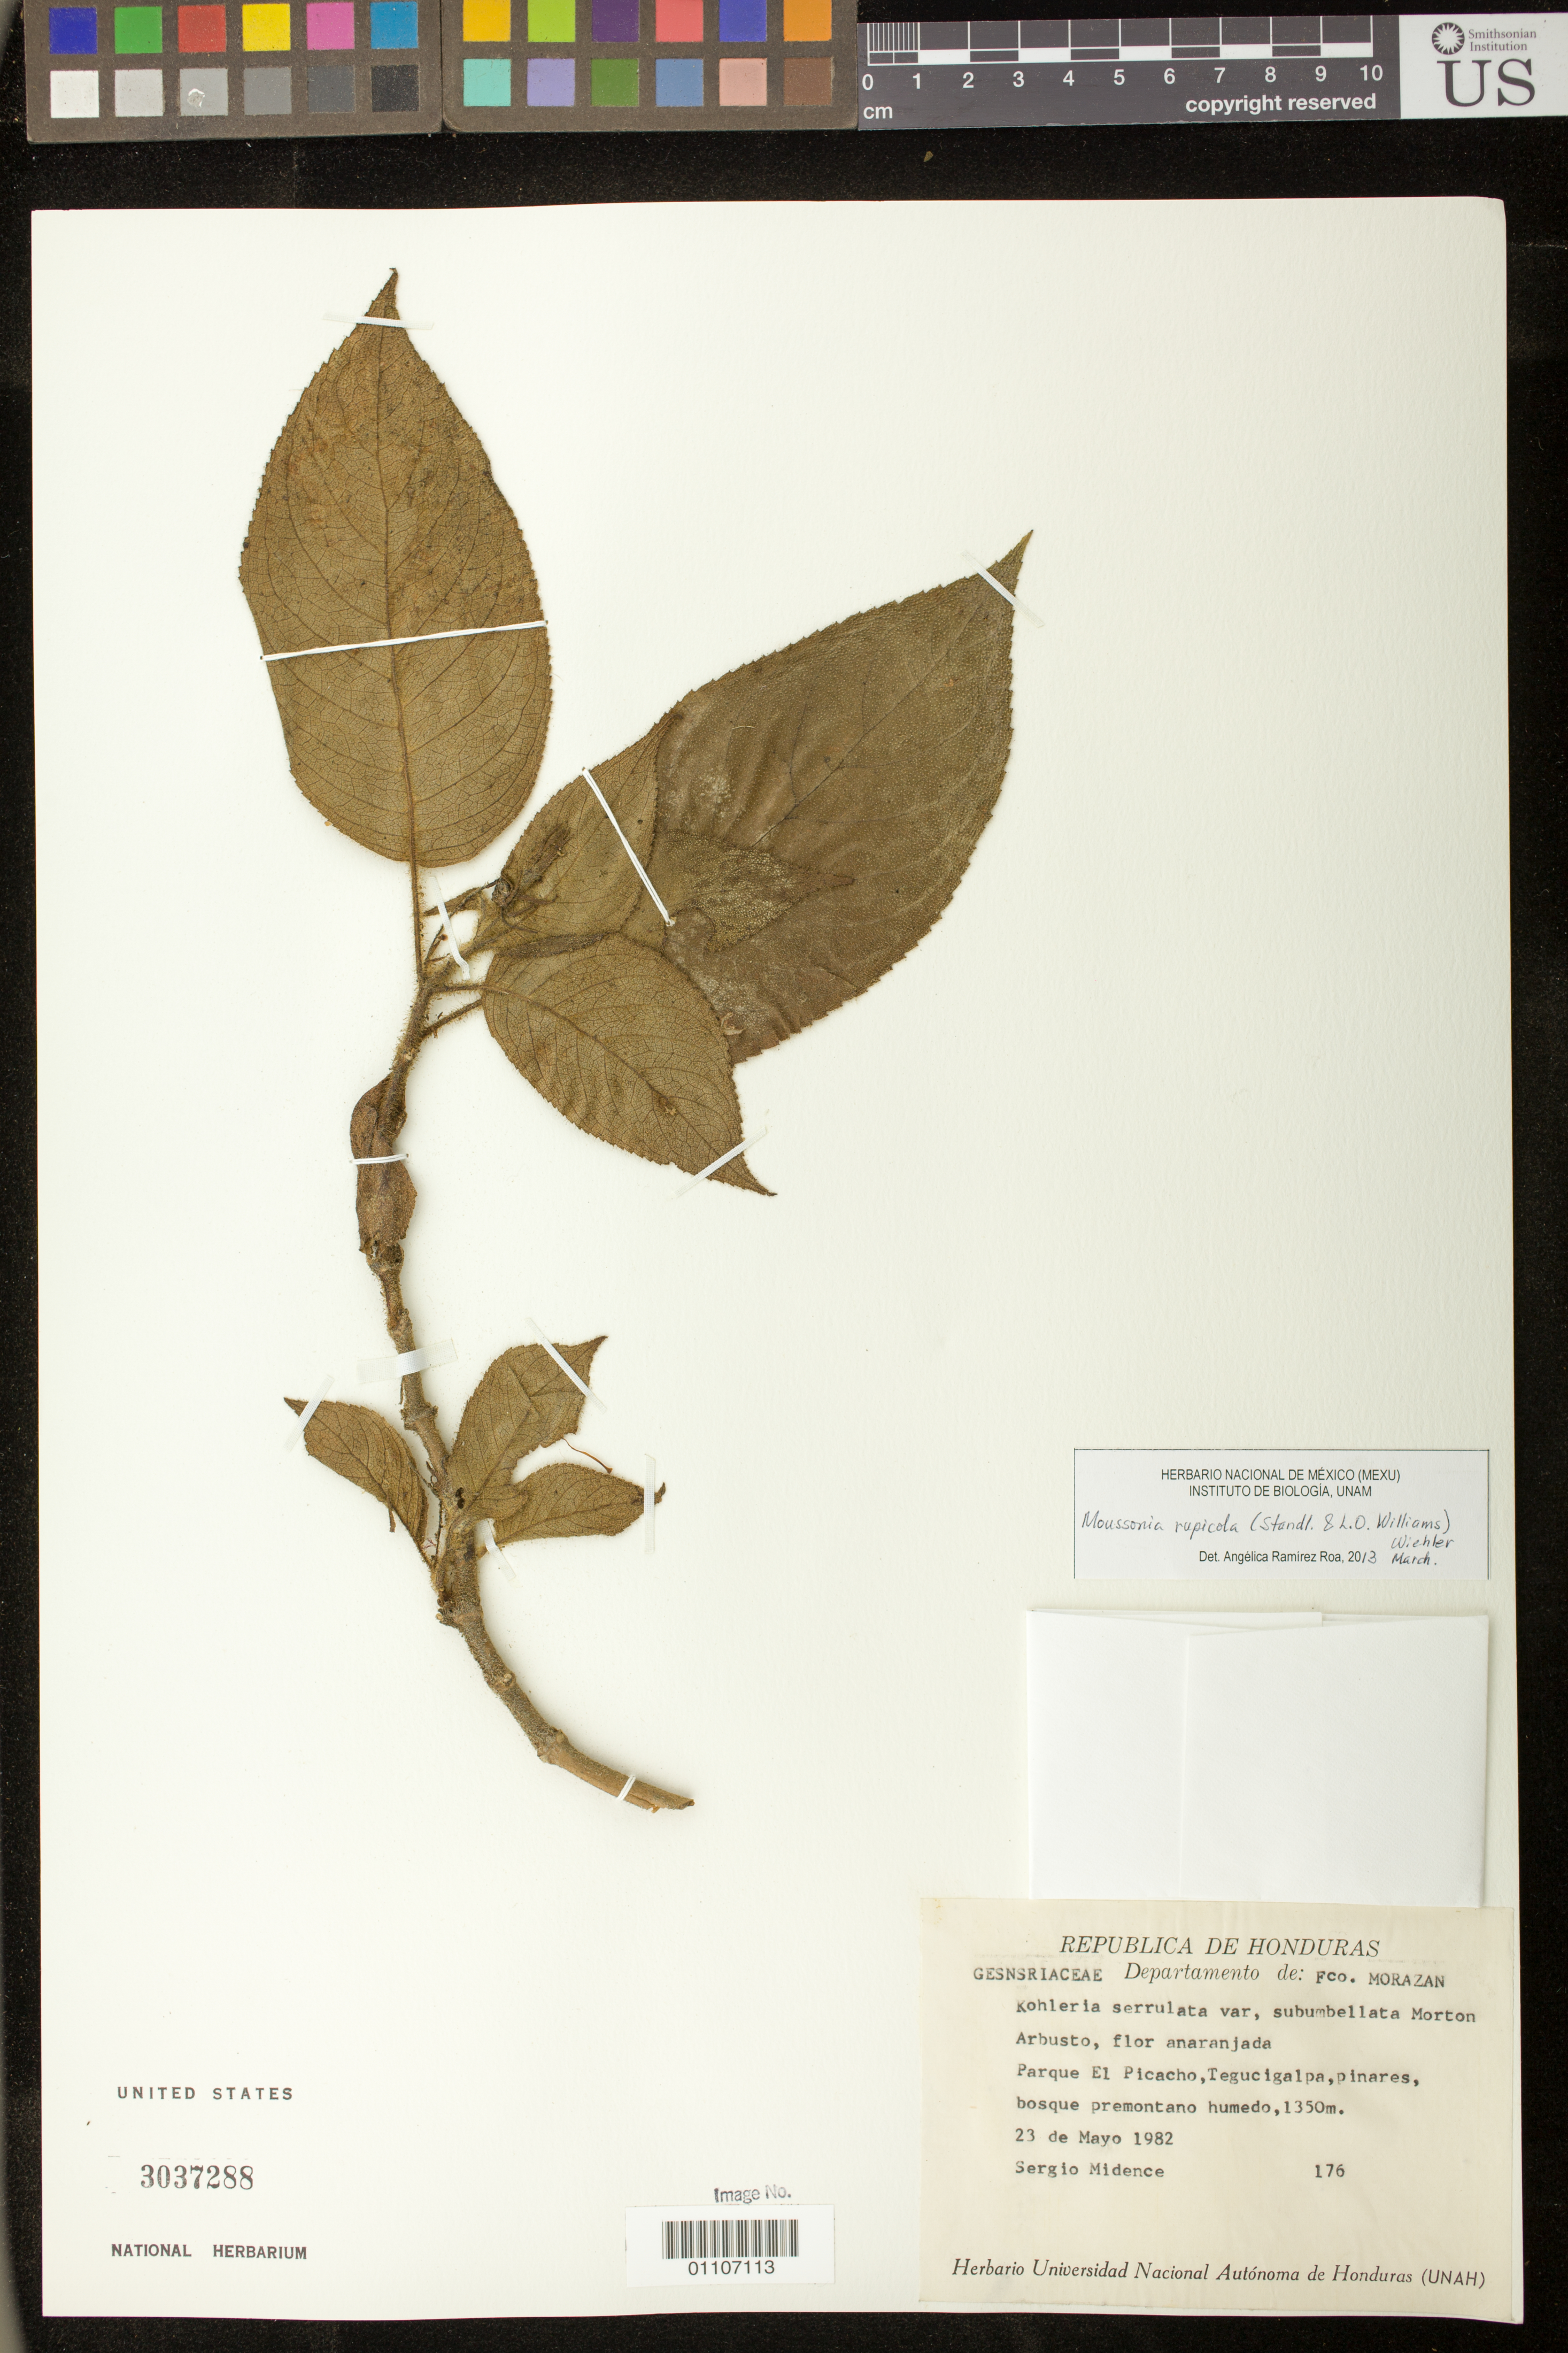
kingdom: Plantae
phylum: Tracheophyta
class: Magnoliopsida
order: Lamiales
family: Gesneriaceae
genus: Moussonia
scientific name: Moussonia rupicola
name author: (Standl. & L.O. Williams) Wiehler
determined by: Ramírez-Roa, A.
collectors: S. Midence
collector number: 176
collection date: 1982-05-23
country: Honduras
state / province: Fco. Morazán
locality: Parque El Picacho, Tegucigalpa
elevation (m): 1350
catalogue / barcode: US 3037288